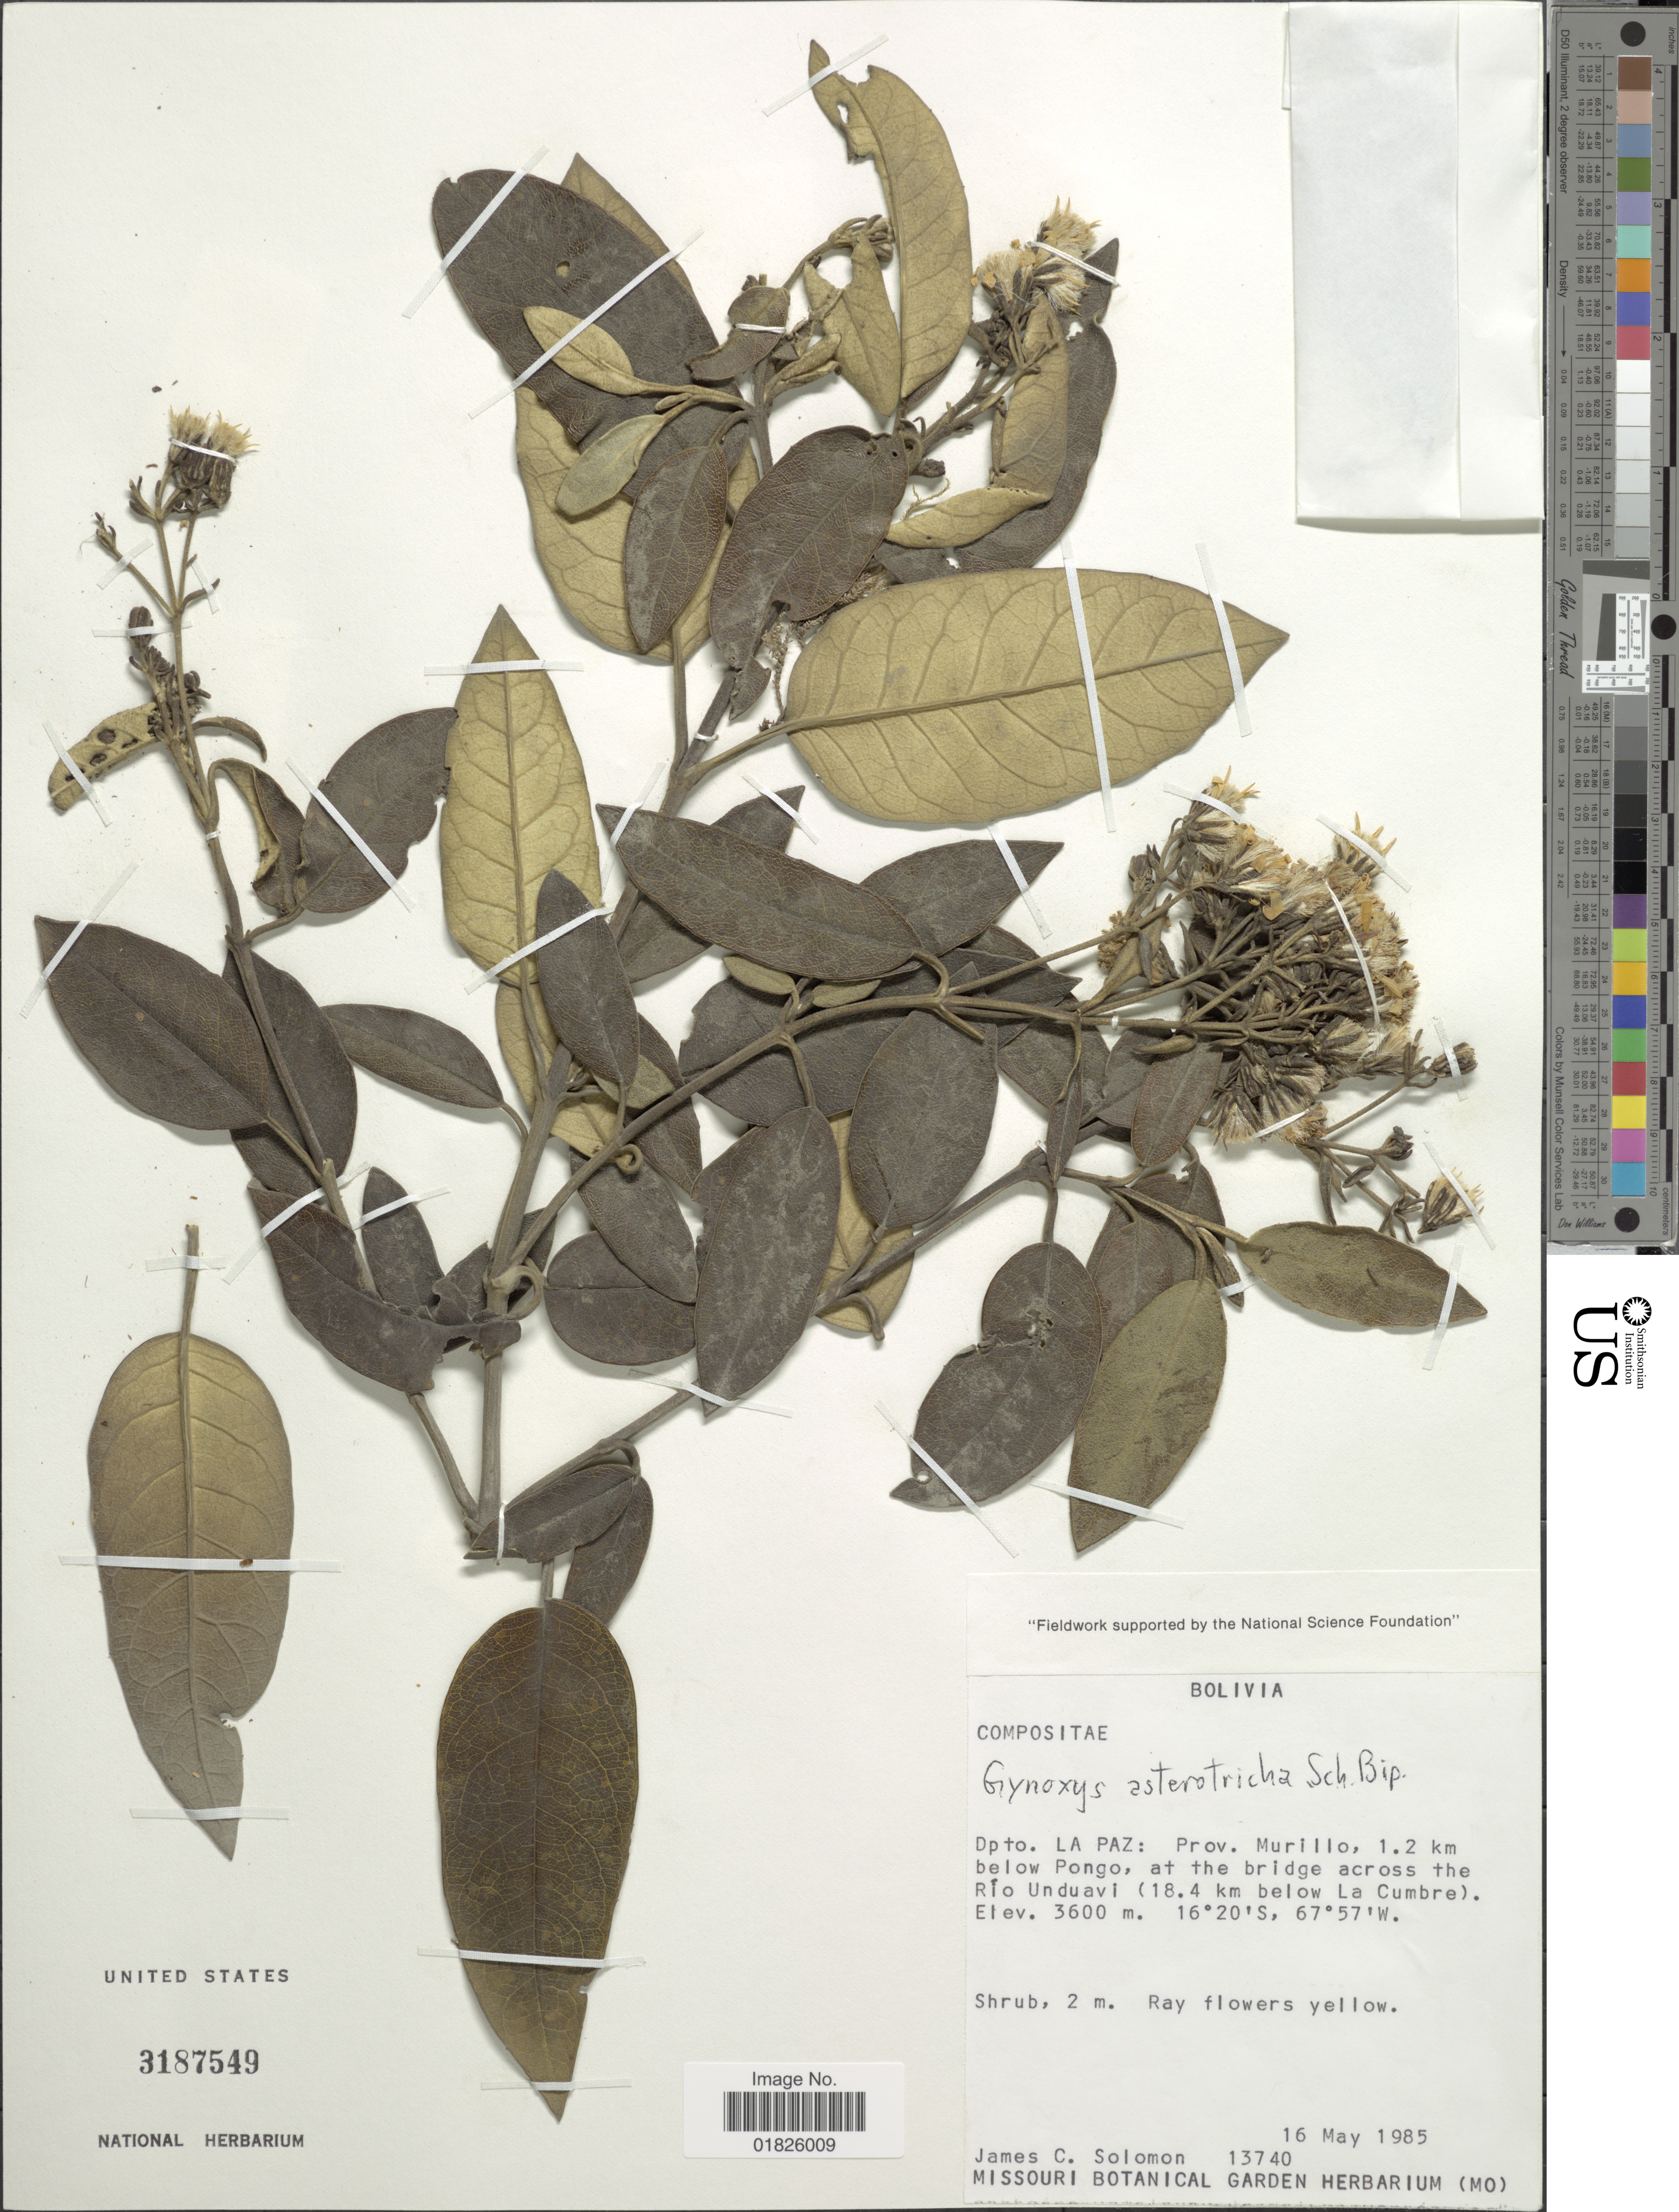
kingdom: Plantae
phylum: Tracheophyta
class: Magnoliopsida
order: Asterales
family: Asteraceae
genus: Gynoxys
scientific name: Gynoxys asterotricha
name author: Sch. Bip.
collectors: J. C. Solomon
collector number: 13740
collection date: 1985-05-16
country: Bolivia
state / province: La Paz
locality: Prov. Murillo, 1.2 km below Pongo, at the bridge across the Rio Unduavi (18.4 km below La Cumbre)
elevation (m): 3600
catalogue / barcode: US 3187549